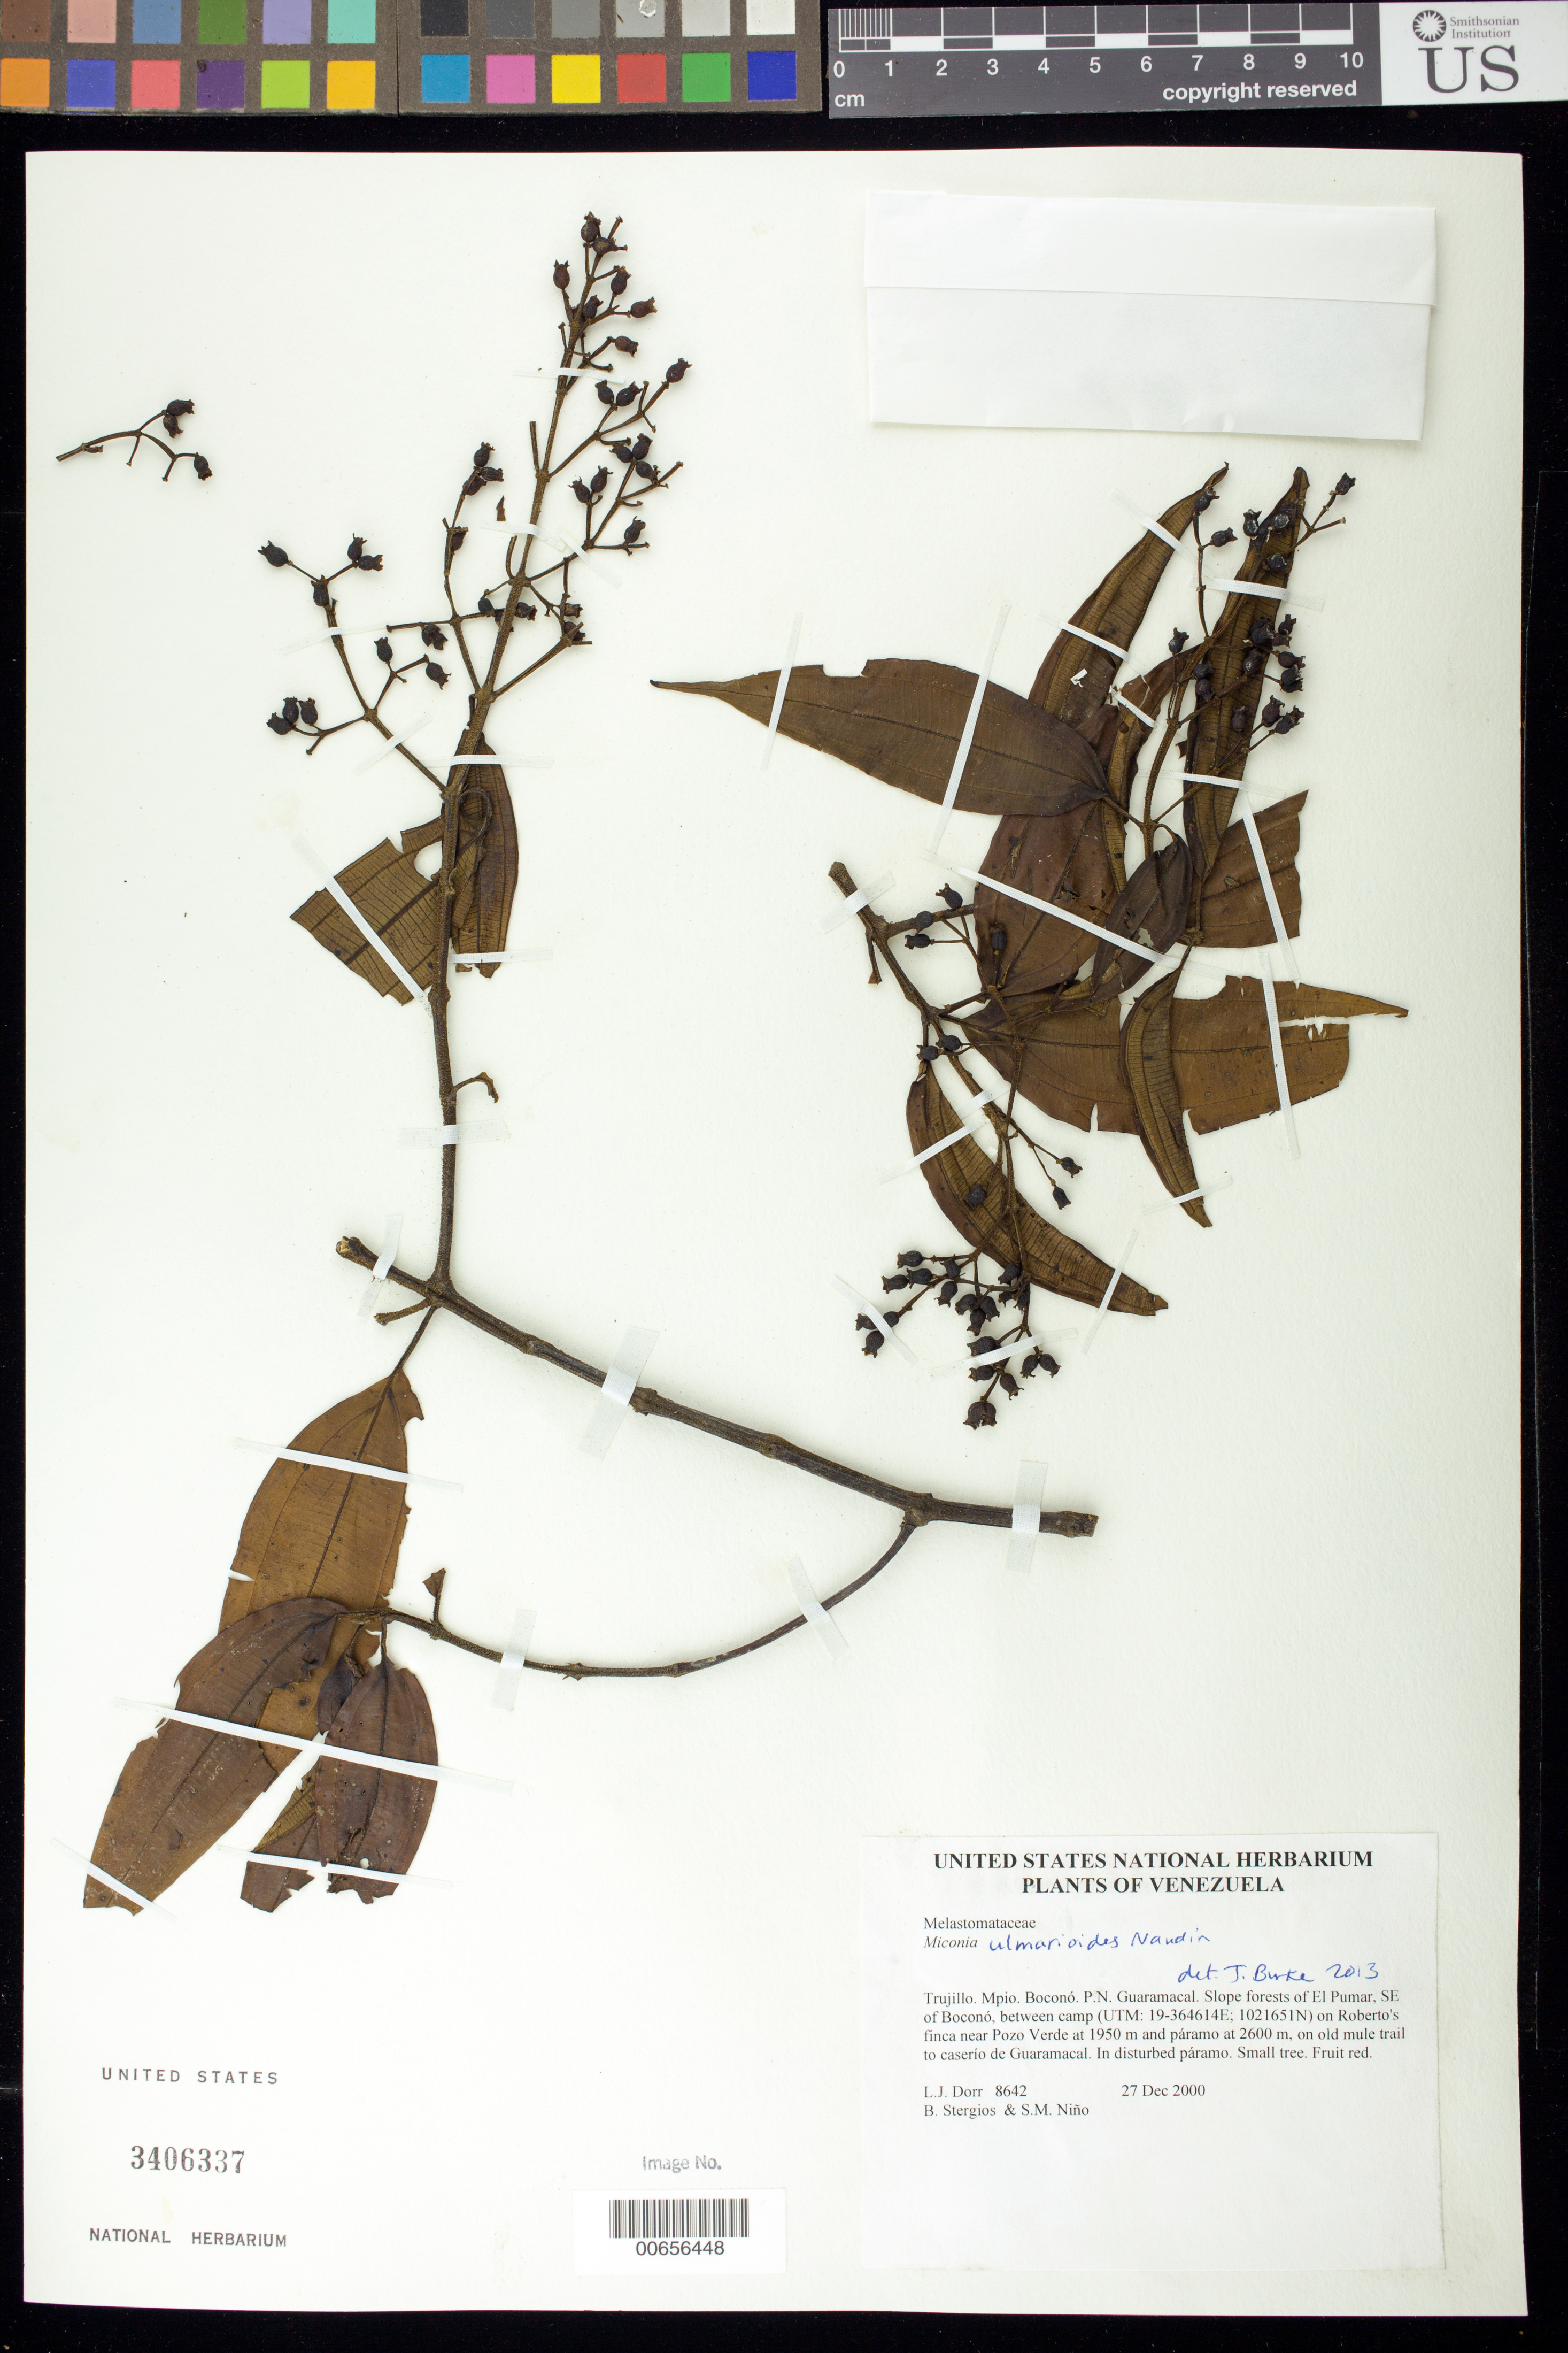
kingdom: Plantae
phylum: Tracheophyta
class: Magnoliopsida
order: Myrtales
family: Melastomataceae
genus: Miconia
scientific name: Miconia arbutifolia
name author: Naudin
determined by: Michelangeli, F. A.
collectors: L. J. Dorr, B. G. Stergios & S. M. Niño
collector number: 8642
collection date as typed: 27 Dec 2000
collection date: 2000-12-27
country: Venezuela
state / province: Trujillo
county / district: Boconó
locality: Parque Nacional Guaramacal. El Pumar, SE of Boconó, between camp on Roberto's finca near Pozo Verde at 1950 m and páramo at 2600 m, on old mule trail to caserío de Guaramacal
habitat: In disturbed páramo.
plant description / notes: CAS, NY, PORT, US, VEN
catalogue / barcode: US 3406337